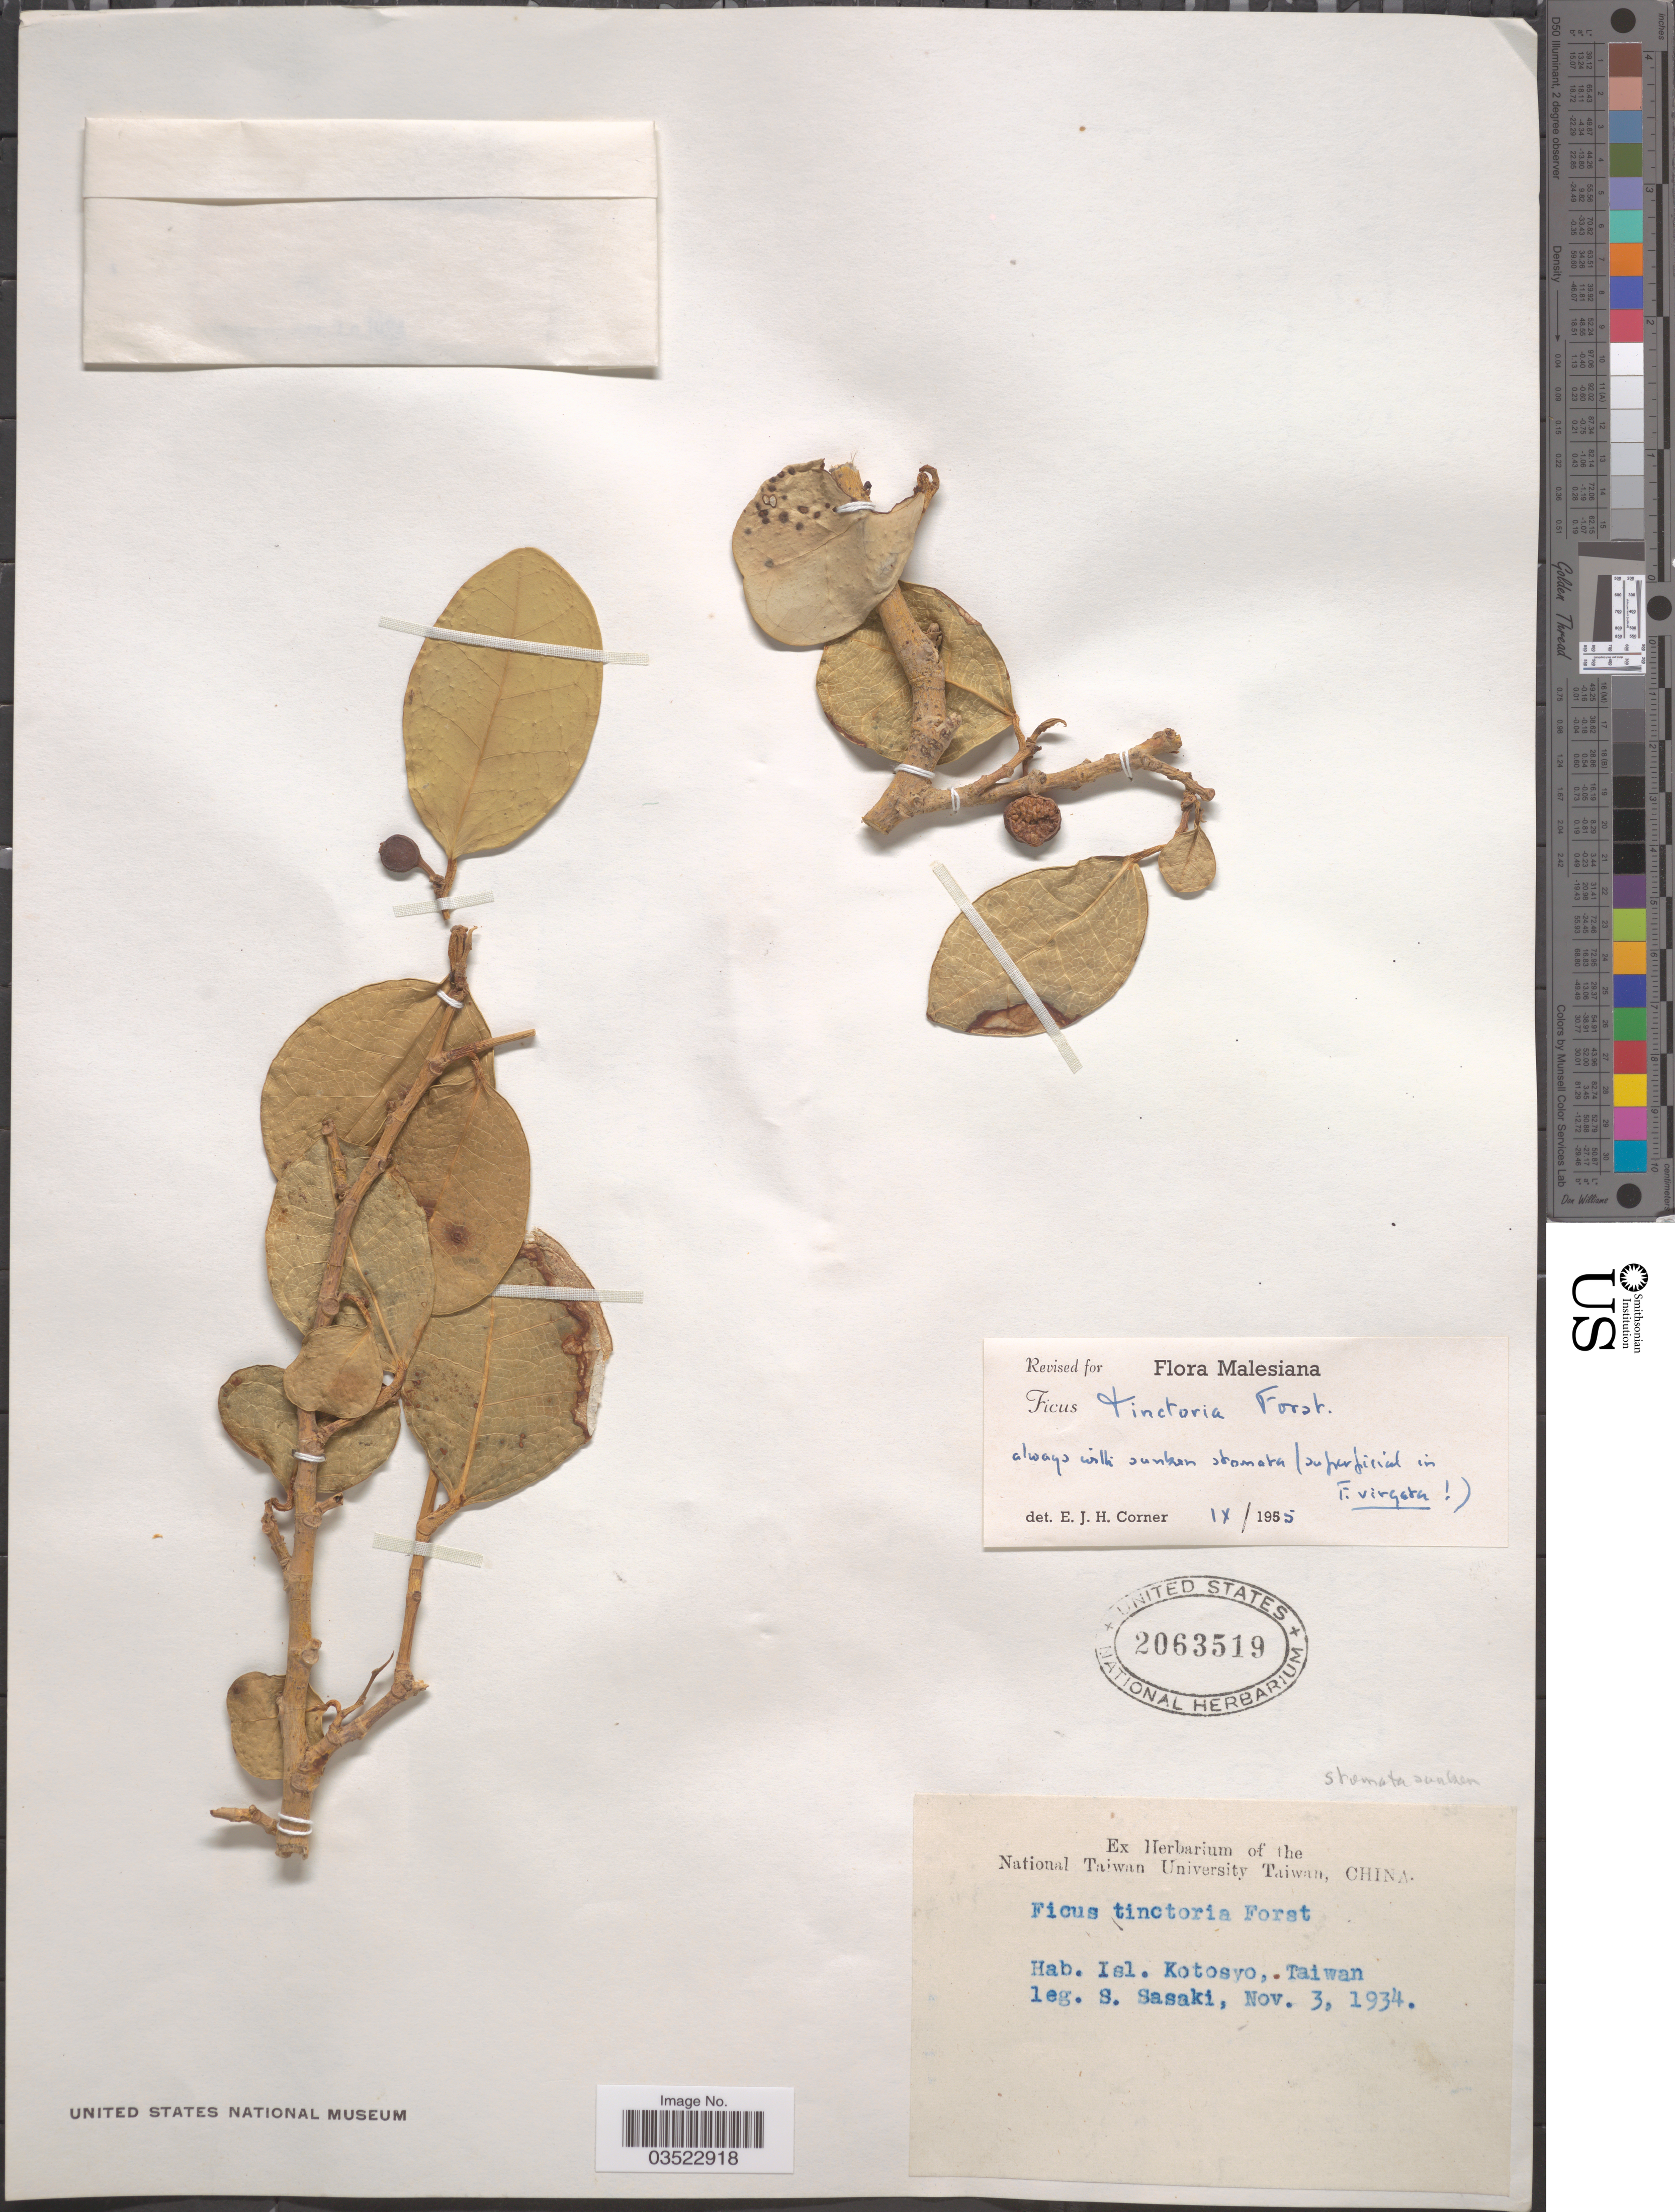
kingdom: Plantae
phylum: Tracheophyta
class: Magnoliopsida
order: Rosales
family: Moraceae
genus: Ficus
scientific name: Ficus tinctoria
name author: G. Forst.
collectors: S. Sasaki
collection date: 1934-11-03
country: Taiwan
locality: Isl. Kotosyo.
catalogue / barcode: US 2063519